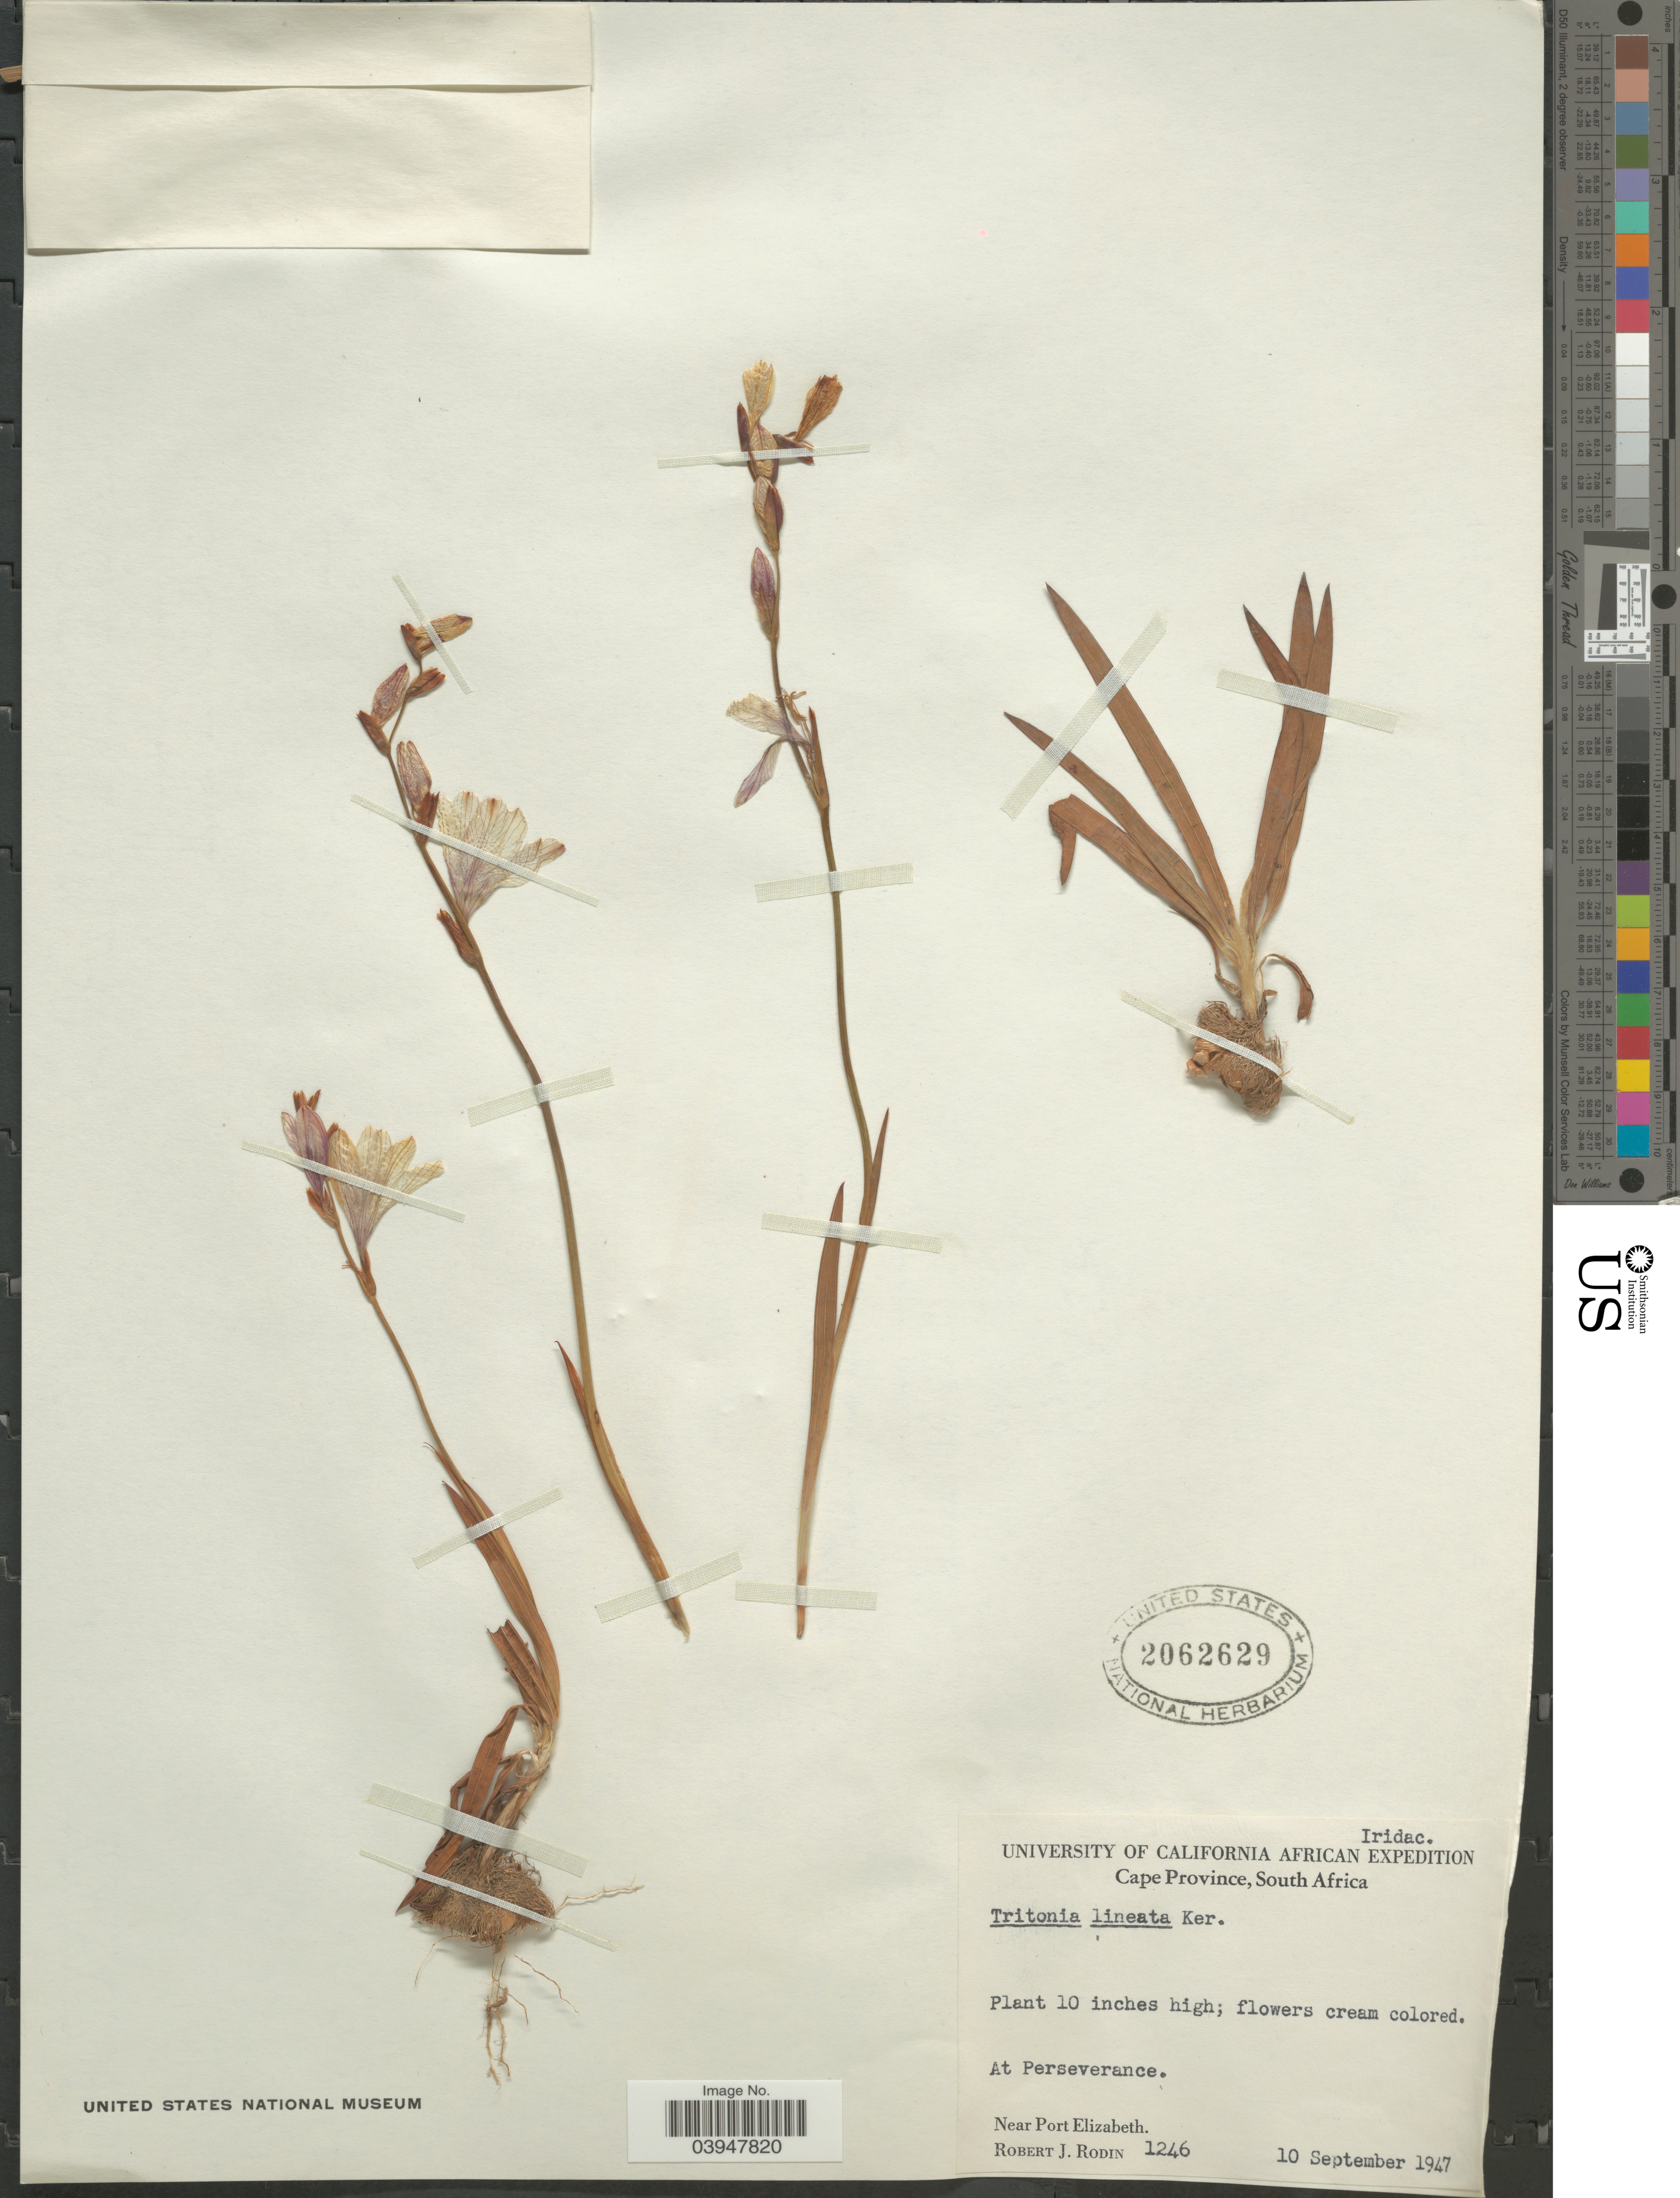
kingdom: Plantae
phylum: Tracheophyta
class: Liliopsida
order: Asparagales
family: Iridaceae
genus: Tritonia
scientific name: Tritonia lineata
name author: (Salisb.) Ker Gawl.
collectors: R. J. Rodin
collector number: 1246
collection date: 1947-09-10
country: South Africa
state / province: Eastern Cape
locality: At Perseverance. Near Port Elizabeth.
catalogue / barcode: US 2062629